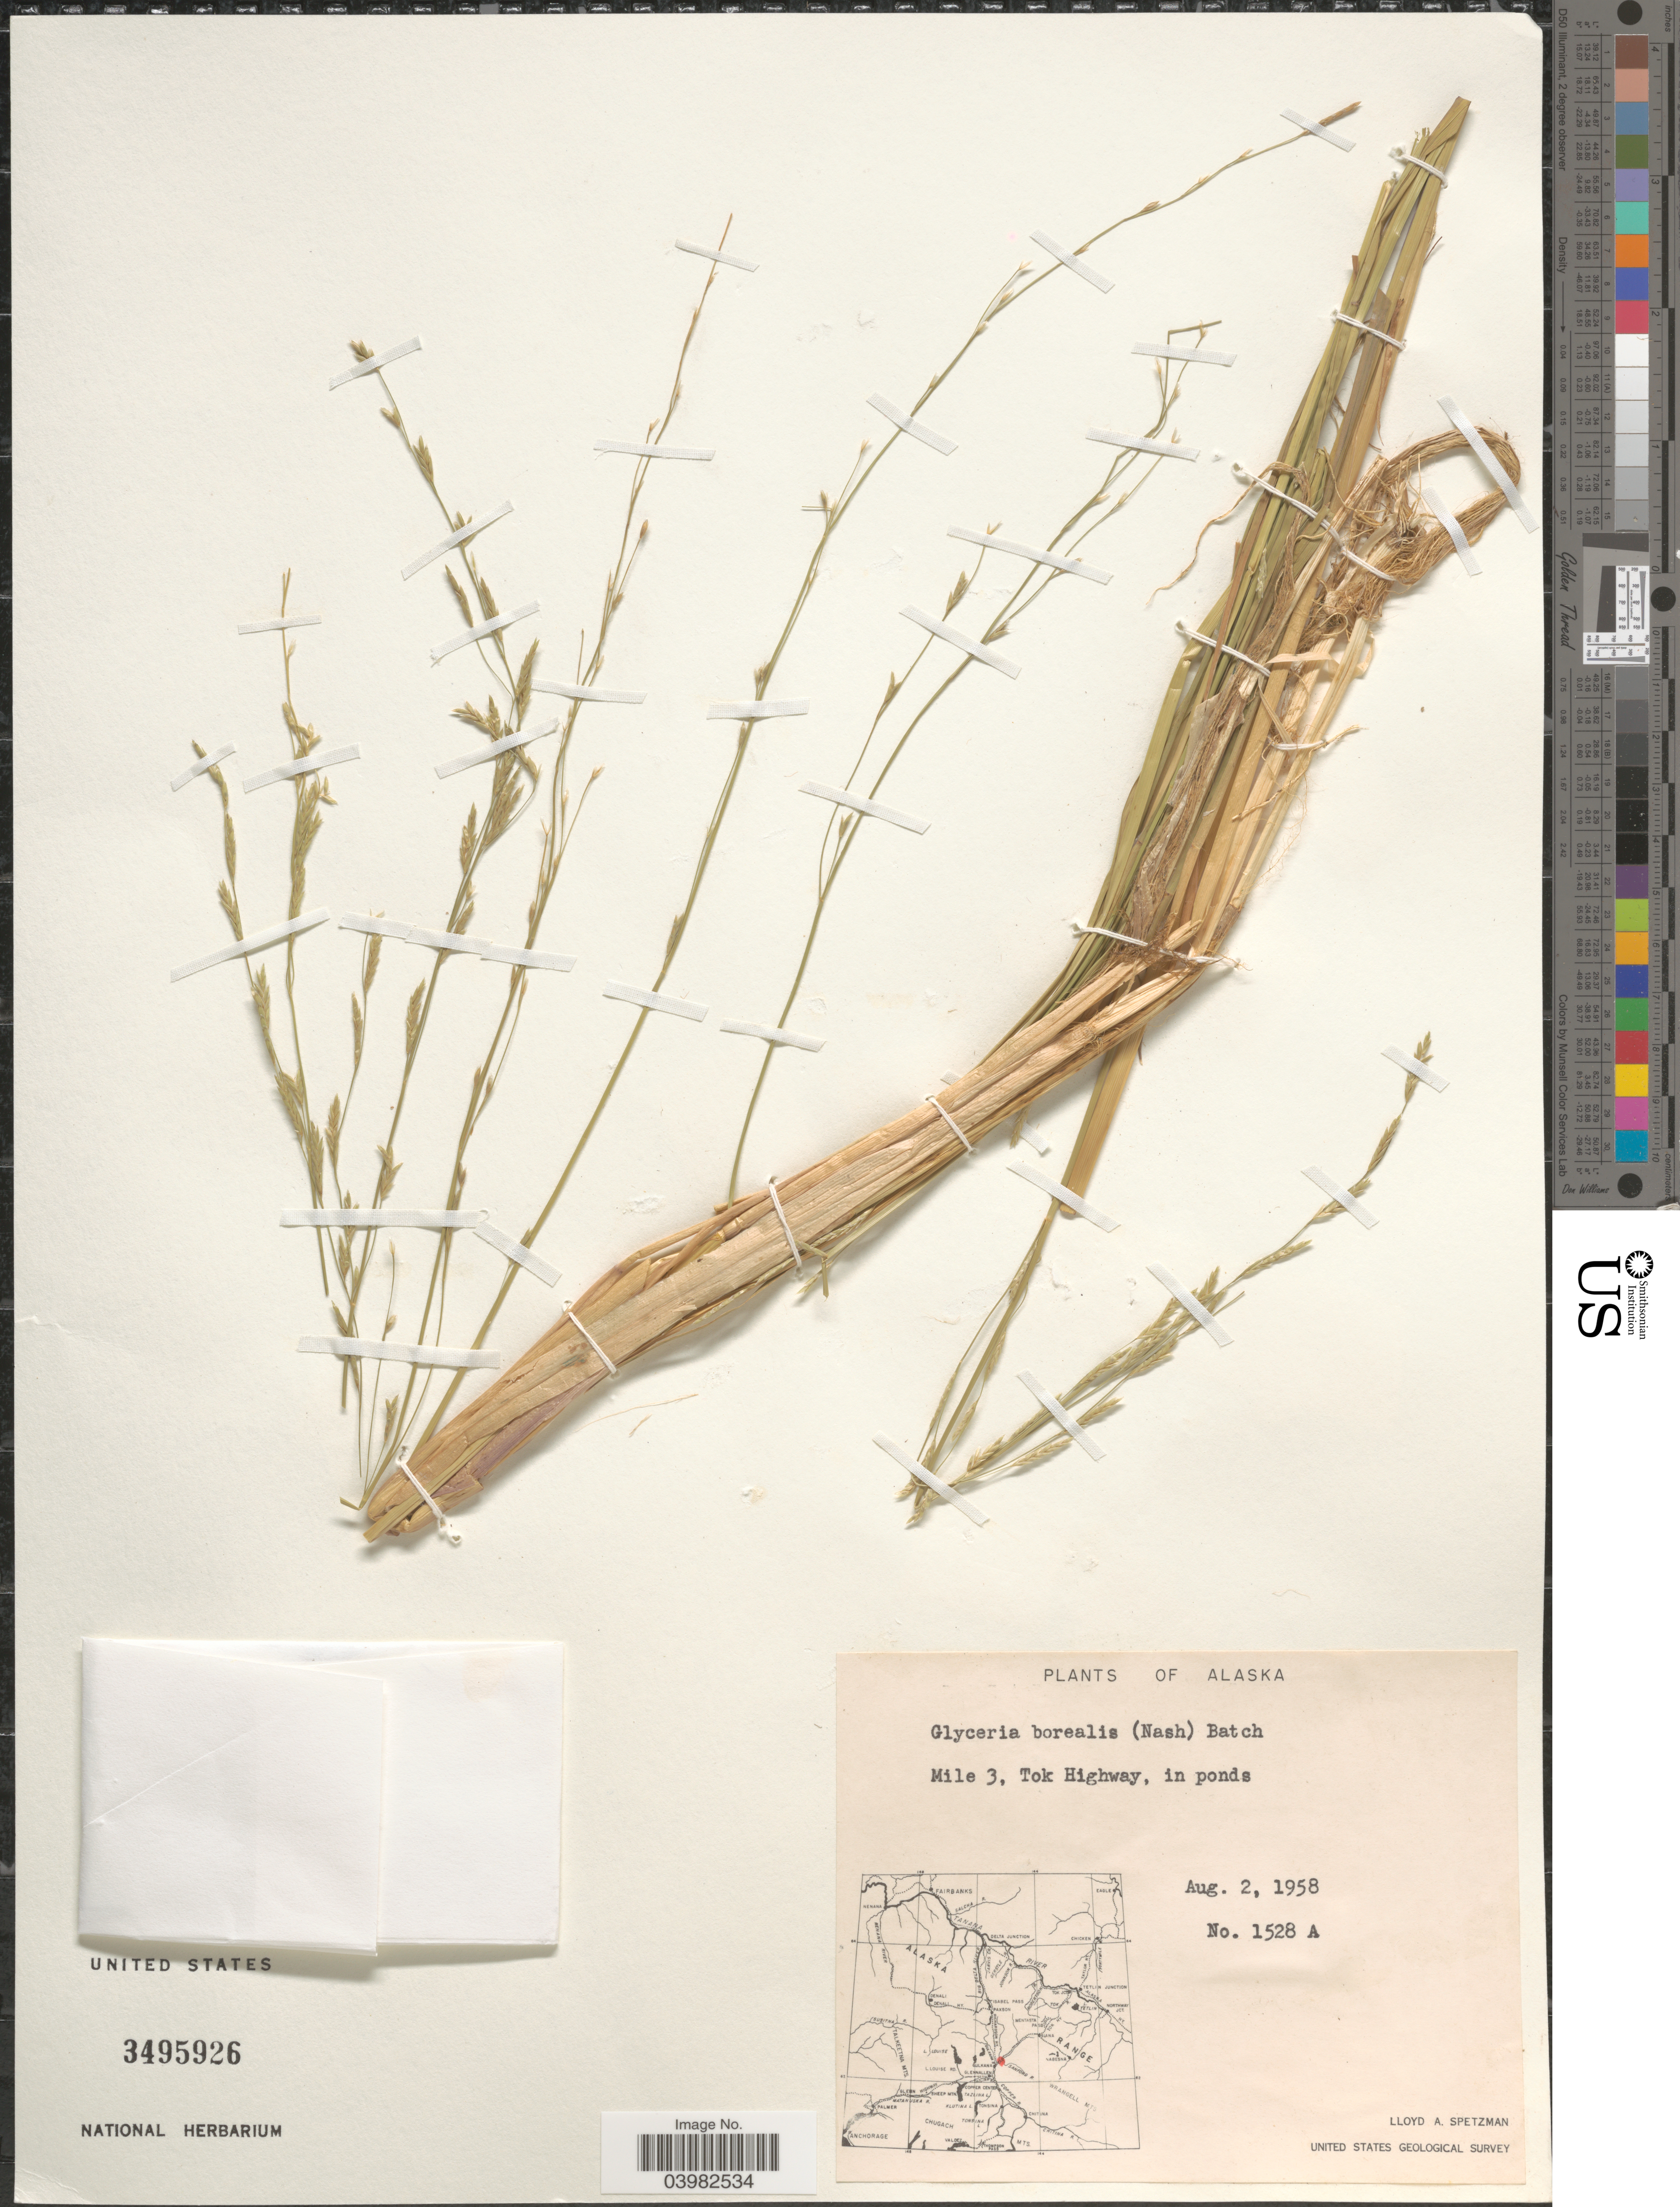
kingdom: Plantae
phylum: Tracheophyta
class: Liliopsida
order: Poales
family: Poaceae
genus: Glyceria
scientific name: Glyceria borealis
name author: (Nash) Batchelder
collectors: L. Spetzman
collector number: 1528A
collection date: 1958-08-02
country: United States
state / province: Alaska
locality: Mile 3, Tok Highway, in ponds.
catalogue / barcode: US 3495926